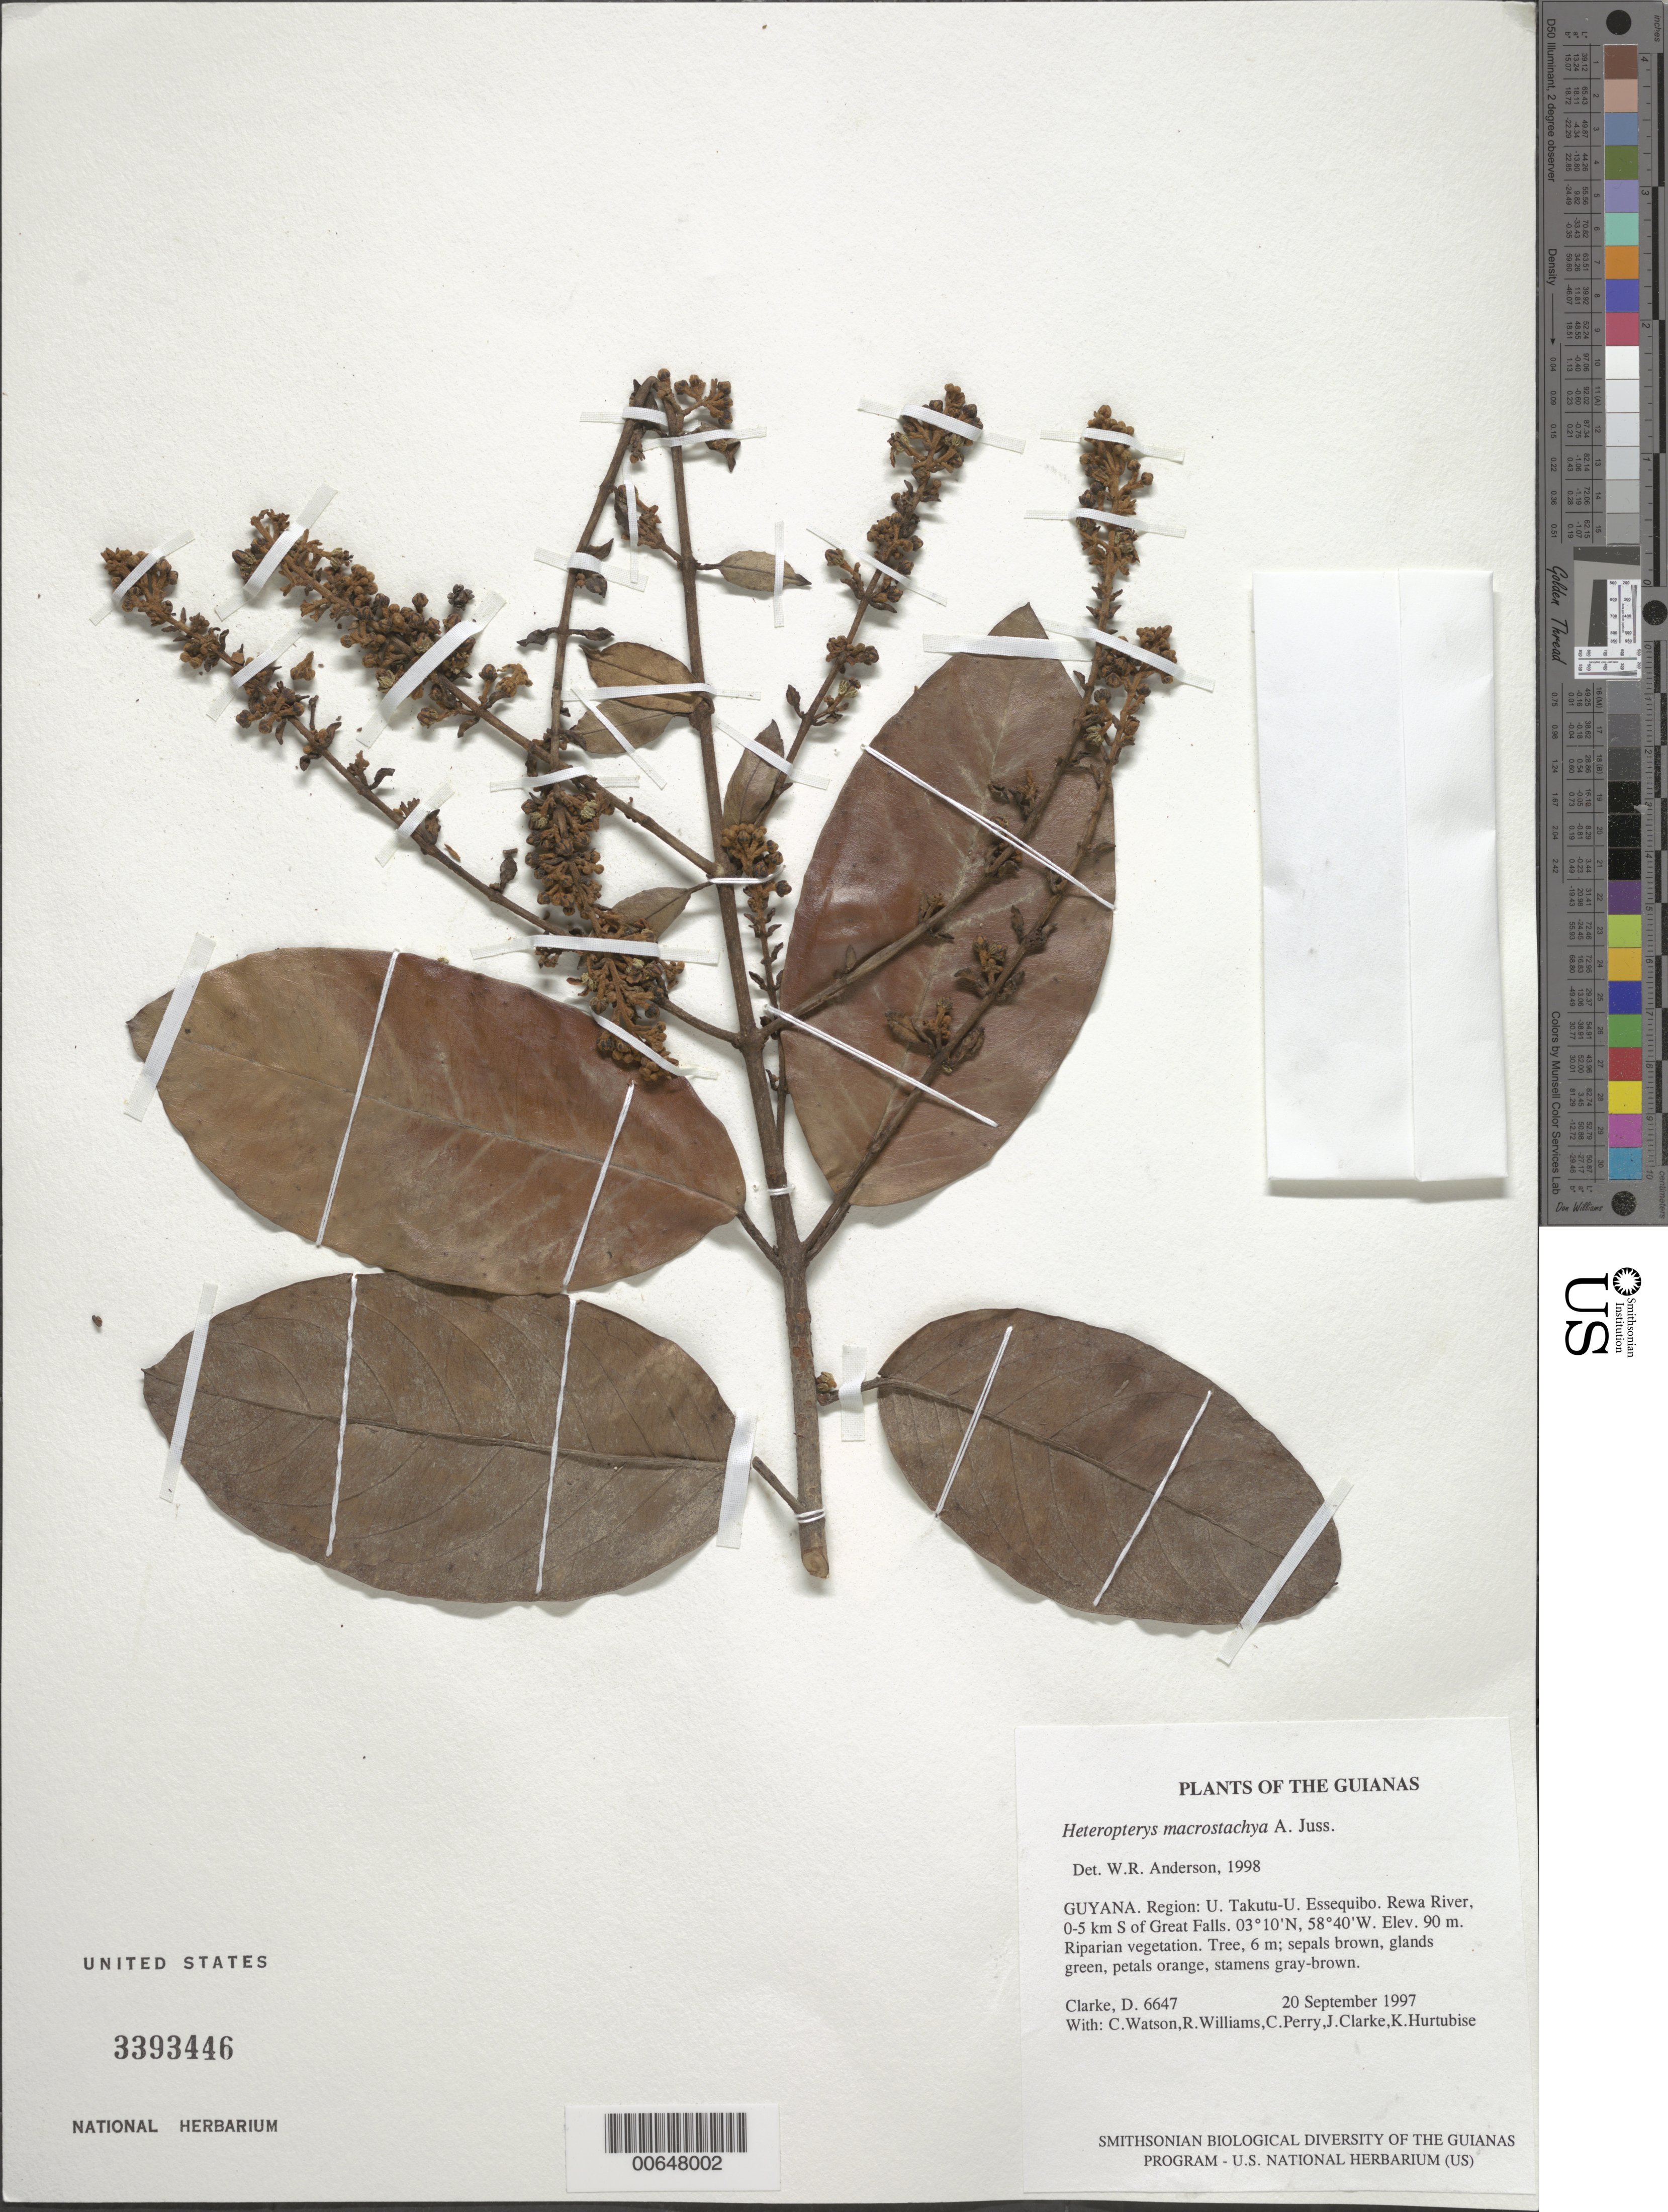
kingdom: Plantae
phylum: Tracheophyta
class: Magnoliopsida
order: Malpighiales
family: Malpighiaceae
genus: Heteropterys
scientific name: Heteropterys macrostachya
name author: A. Juss.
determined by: Anderson, W. R., (MICH), University of Michigan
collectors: H. D. Clarke, C. Watson, R. Williams, C. Perry, J. Clarke & K. Hurtubise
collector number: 6647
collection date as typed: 20 September 1997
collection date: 1997-09-20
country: Guyana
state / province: U. Takutu-U. Essequibo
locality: Rewa River, 0-5 km S of Great Falls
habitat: Riparian vegetation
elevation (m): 90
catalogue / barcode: US 3393446